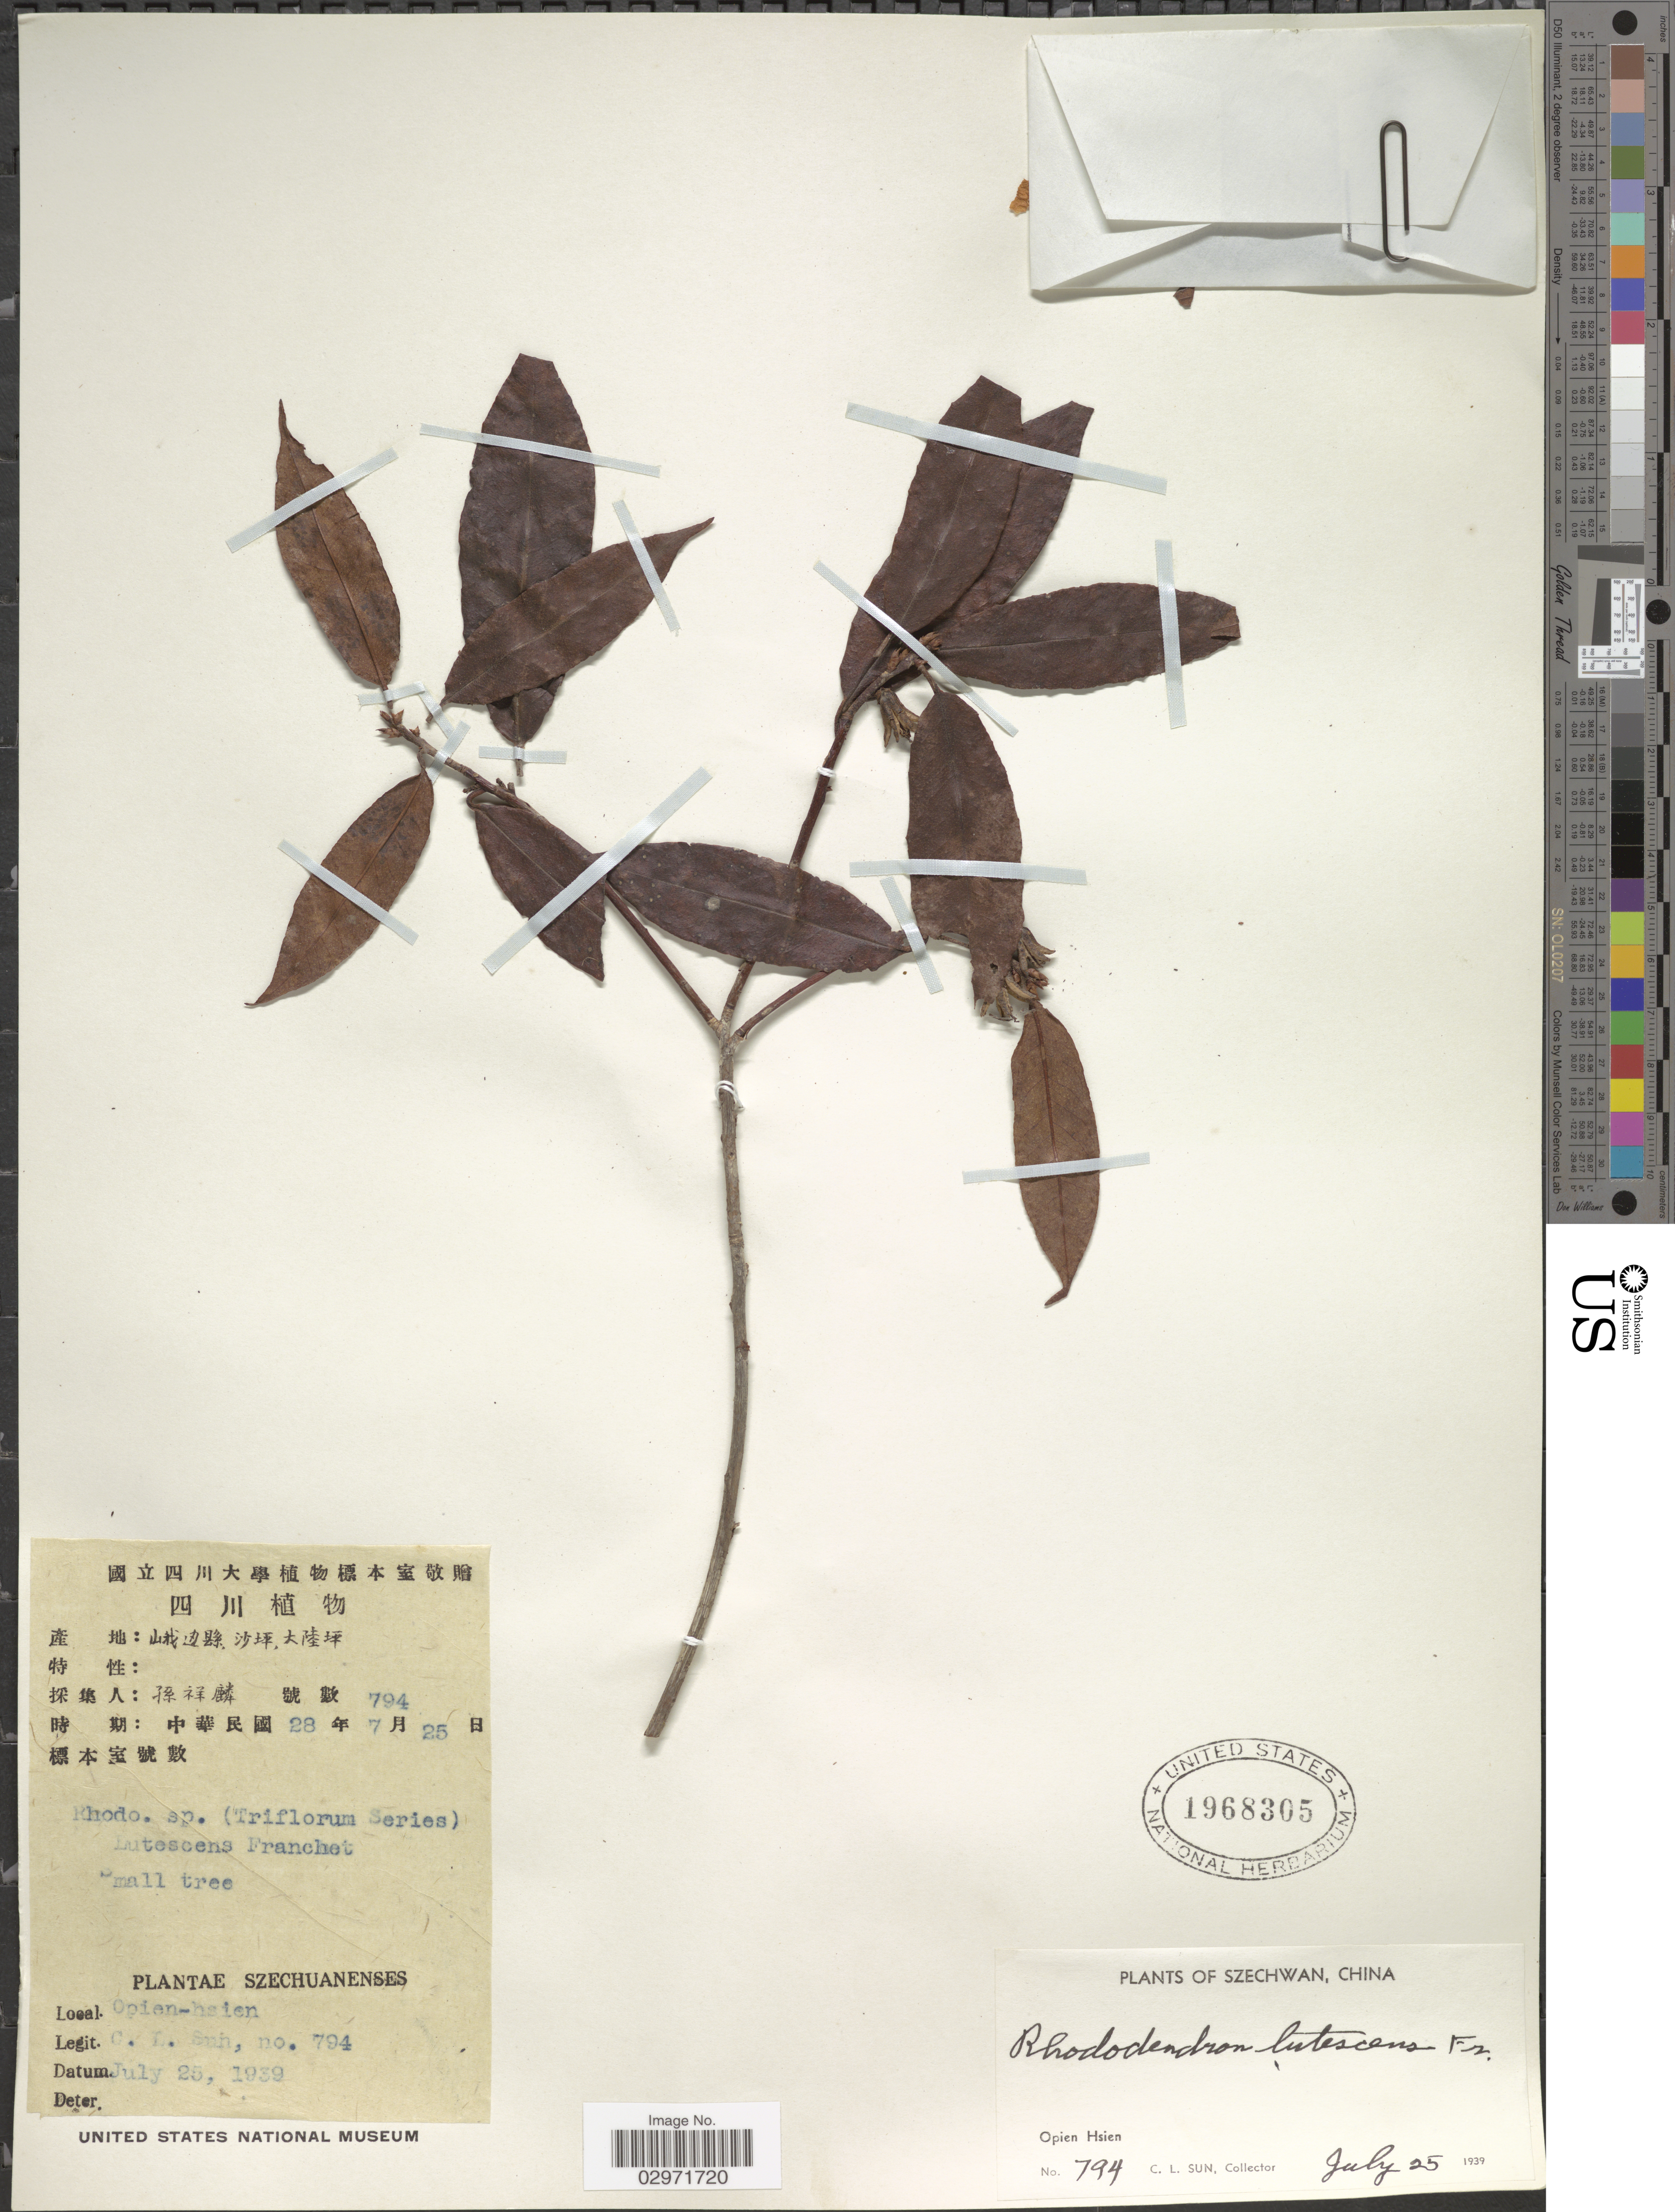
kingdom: Plantae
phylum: Tracheophyta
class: Magnoliopsida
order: Ericales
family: Ericaceae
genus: Rhododendron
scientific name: Rhododendron lutescens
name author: Franch.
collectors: C. Sun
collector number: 794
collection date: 1939-07-25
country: China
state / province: Sichuan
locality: Szechwan. Opien Hsien.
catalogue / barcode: US 1968305